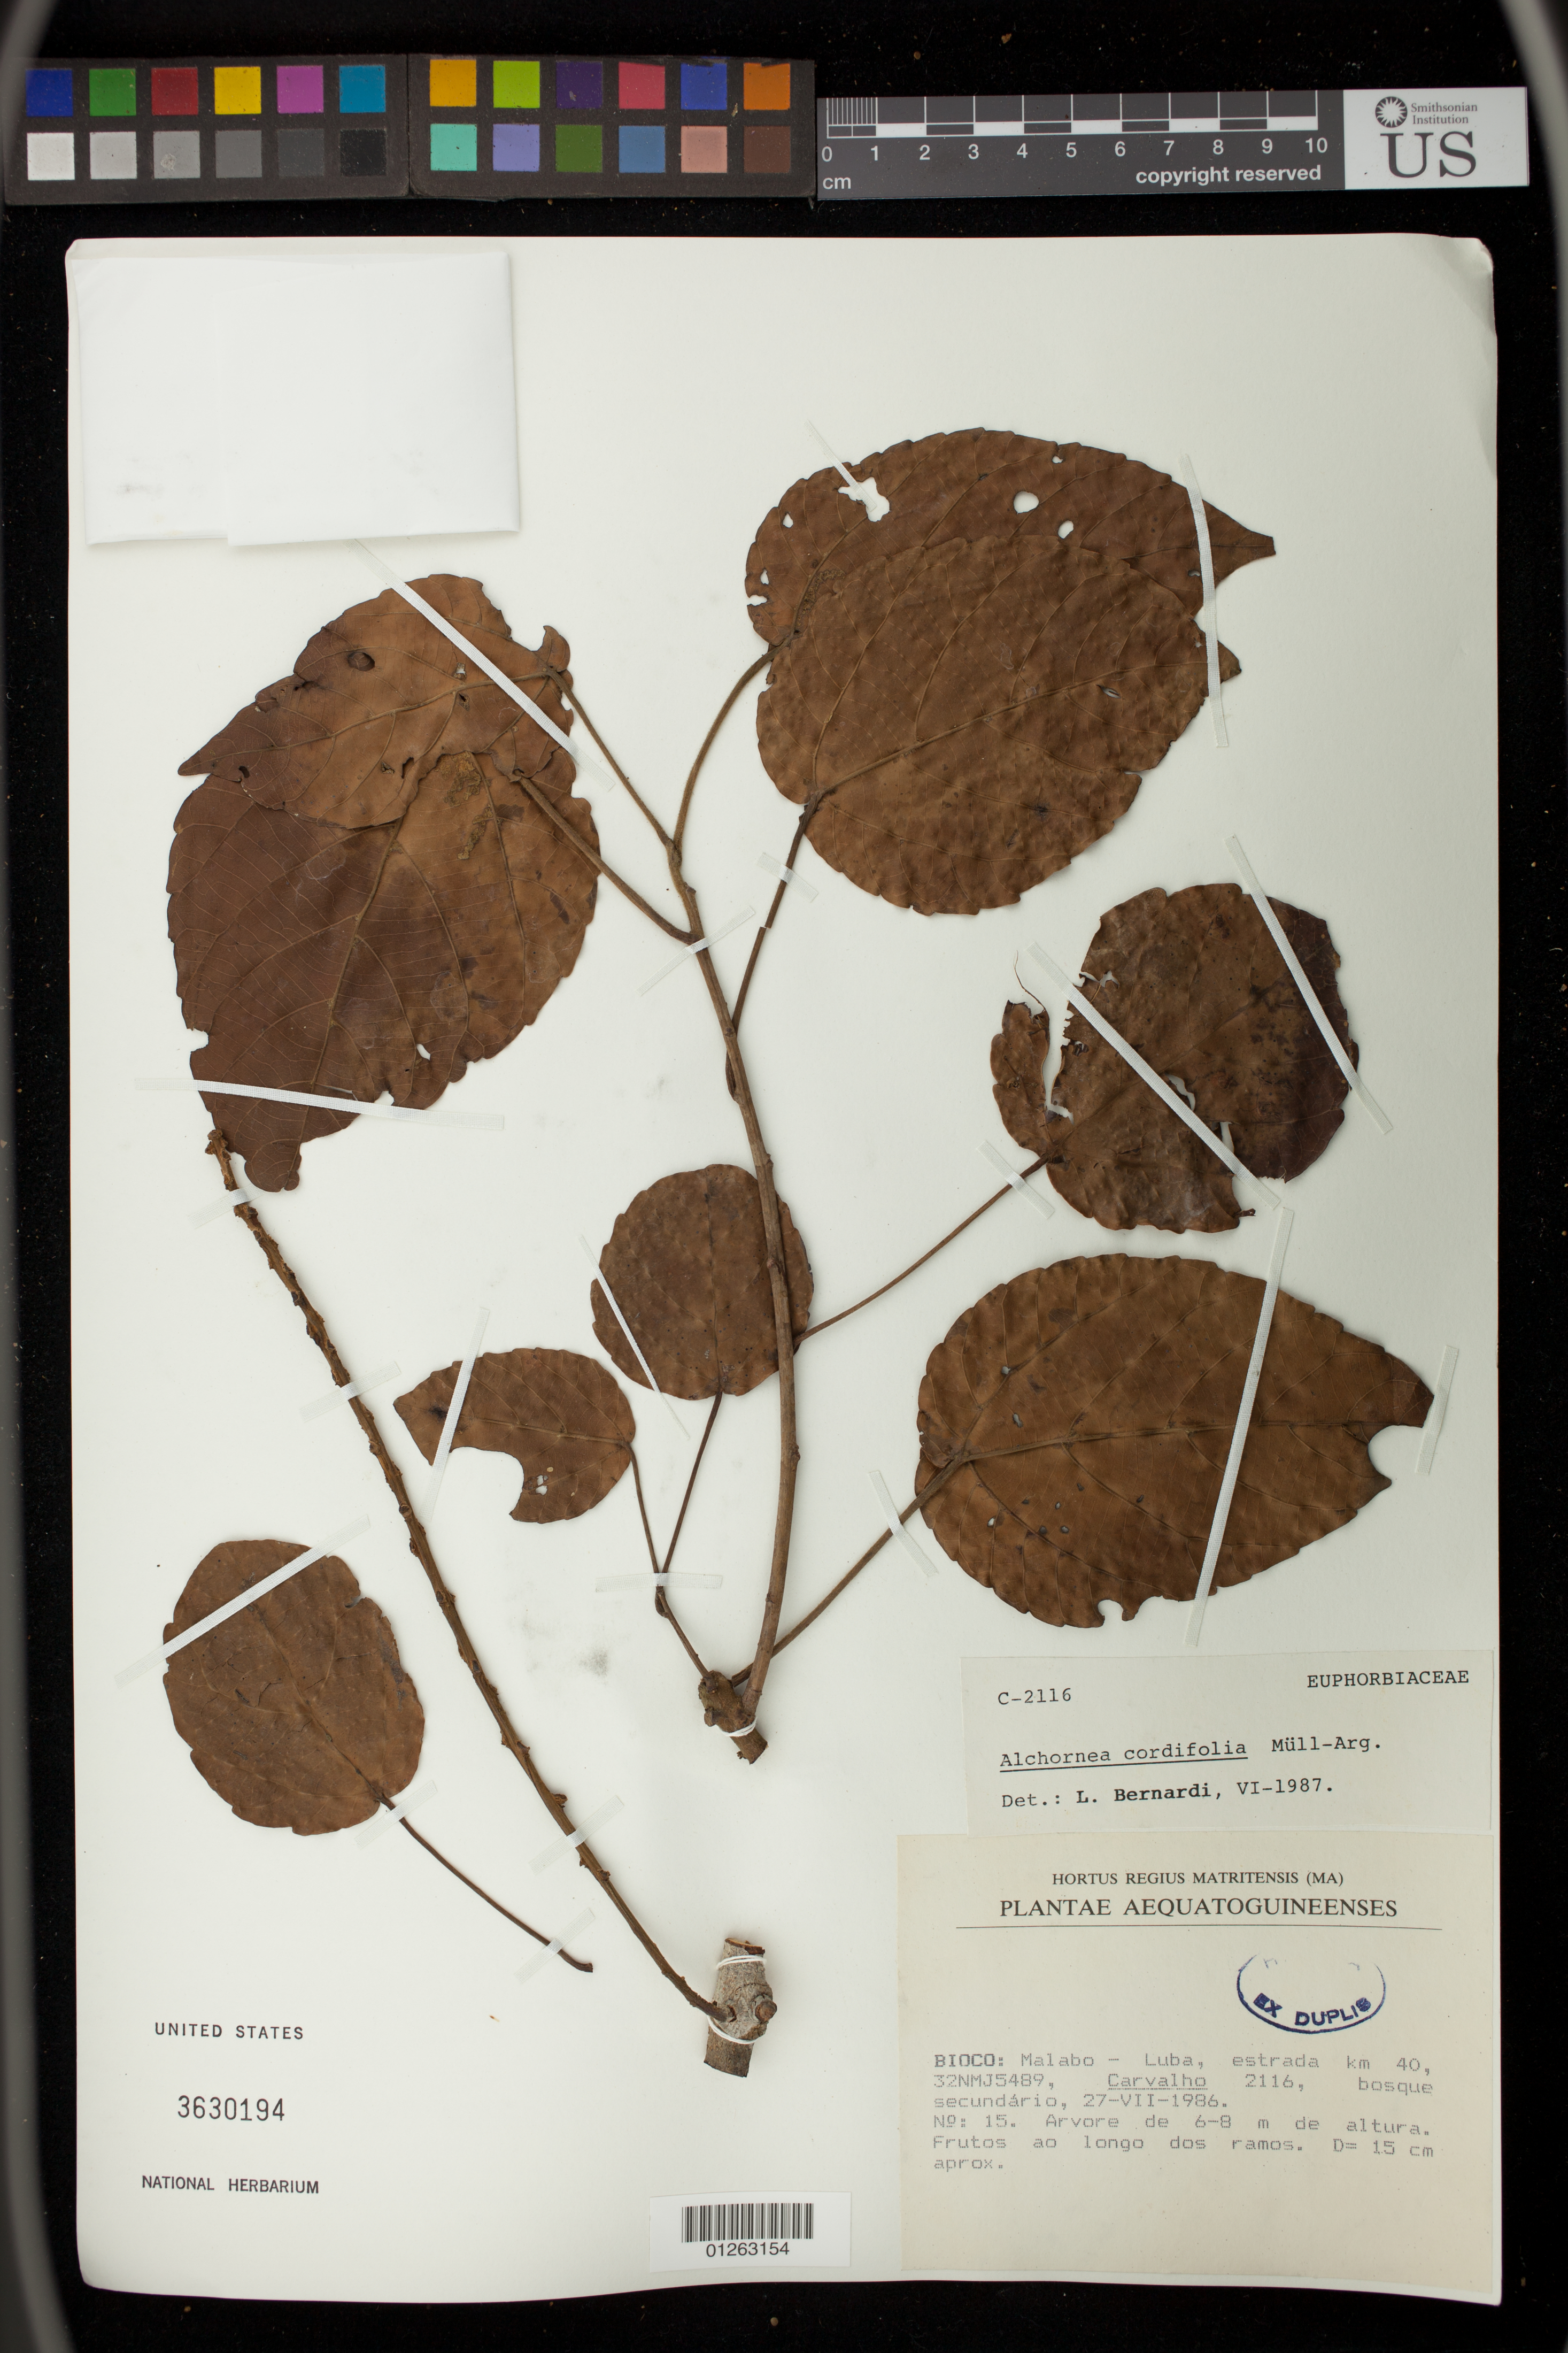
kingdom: Plantae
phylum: Tracheophyta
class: Magnoliopsida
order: Malpighiales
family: Euphorbiaceae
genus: Alchornea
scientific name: Alchornea cordifolia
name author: (Schumach. & Thonn.) Müll. Arg.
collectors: Carvalho, --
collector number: C-2116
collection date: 1986-07-27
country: Equatorial Guinea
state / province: Bioko Norte / Bioko Sur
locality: Malabo - road km 40, 32NMJ5489, secondary forest, Luba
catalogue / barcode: US 3630194